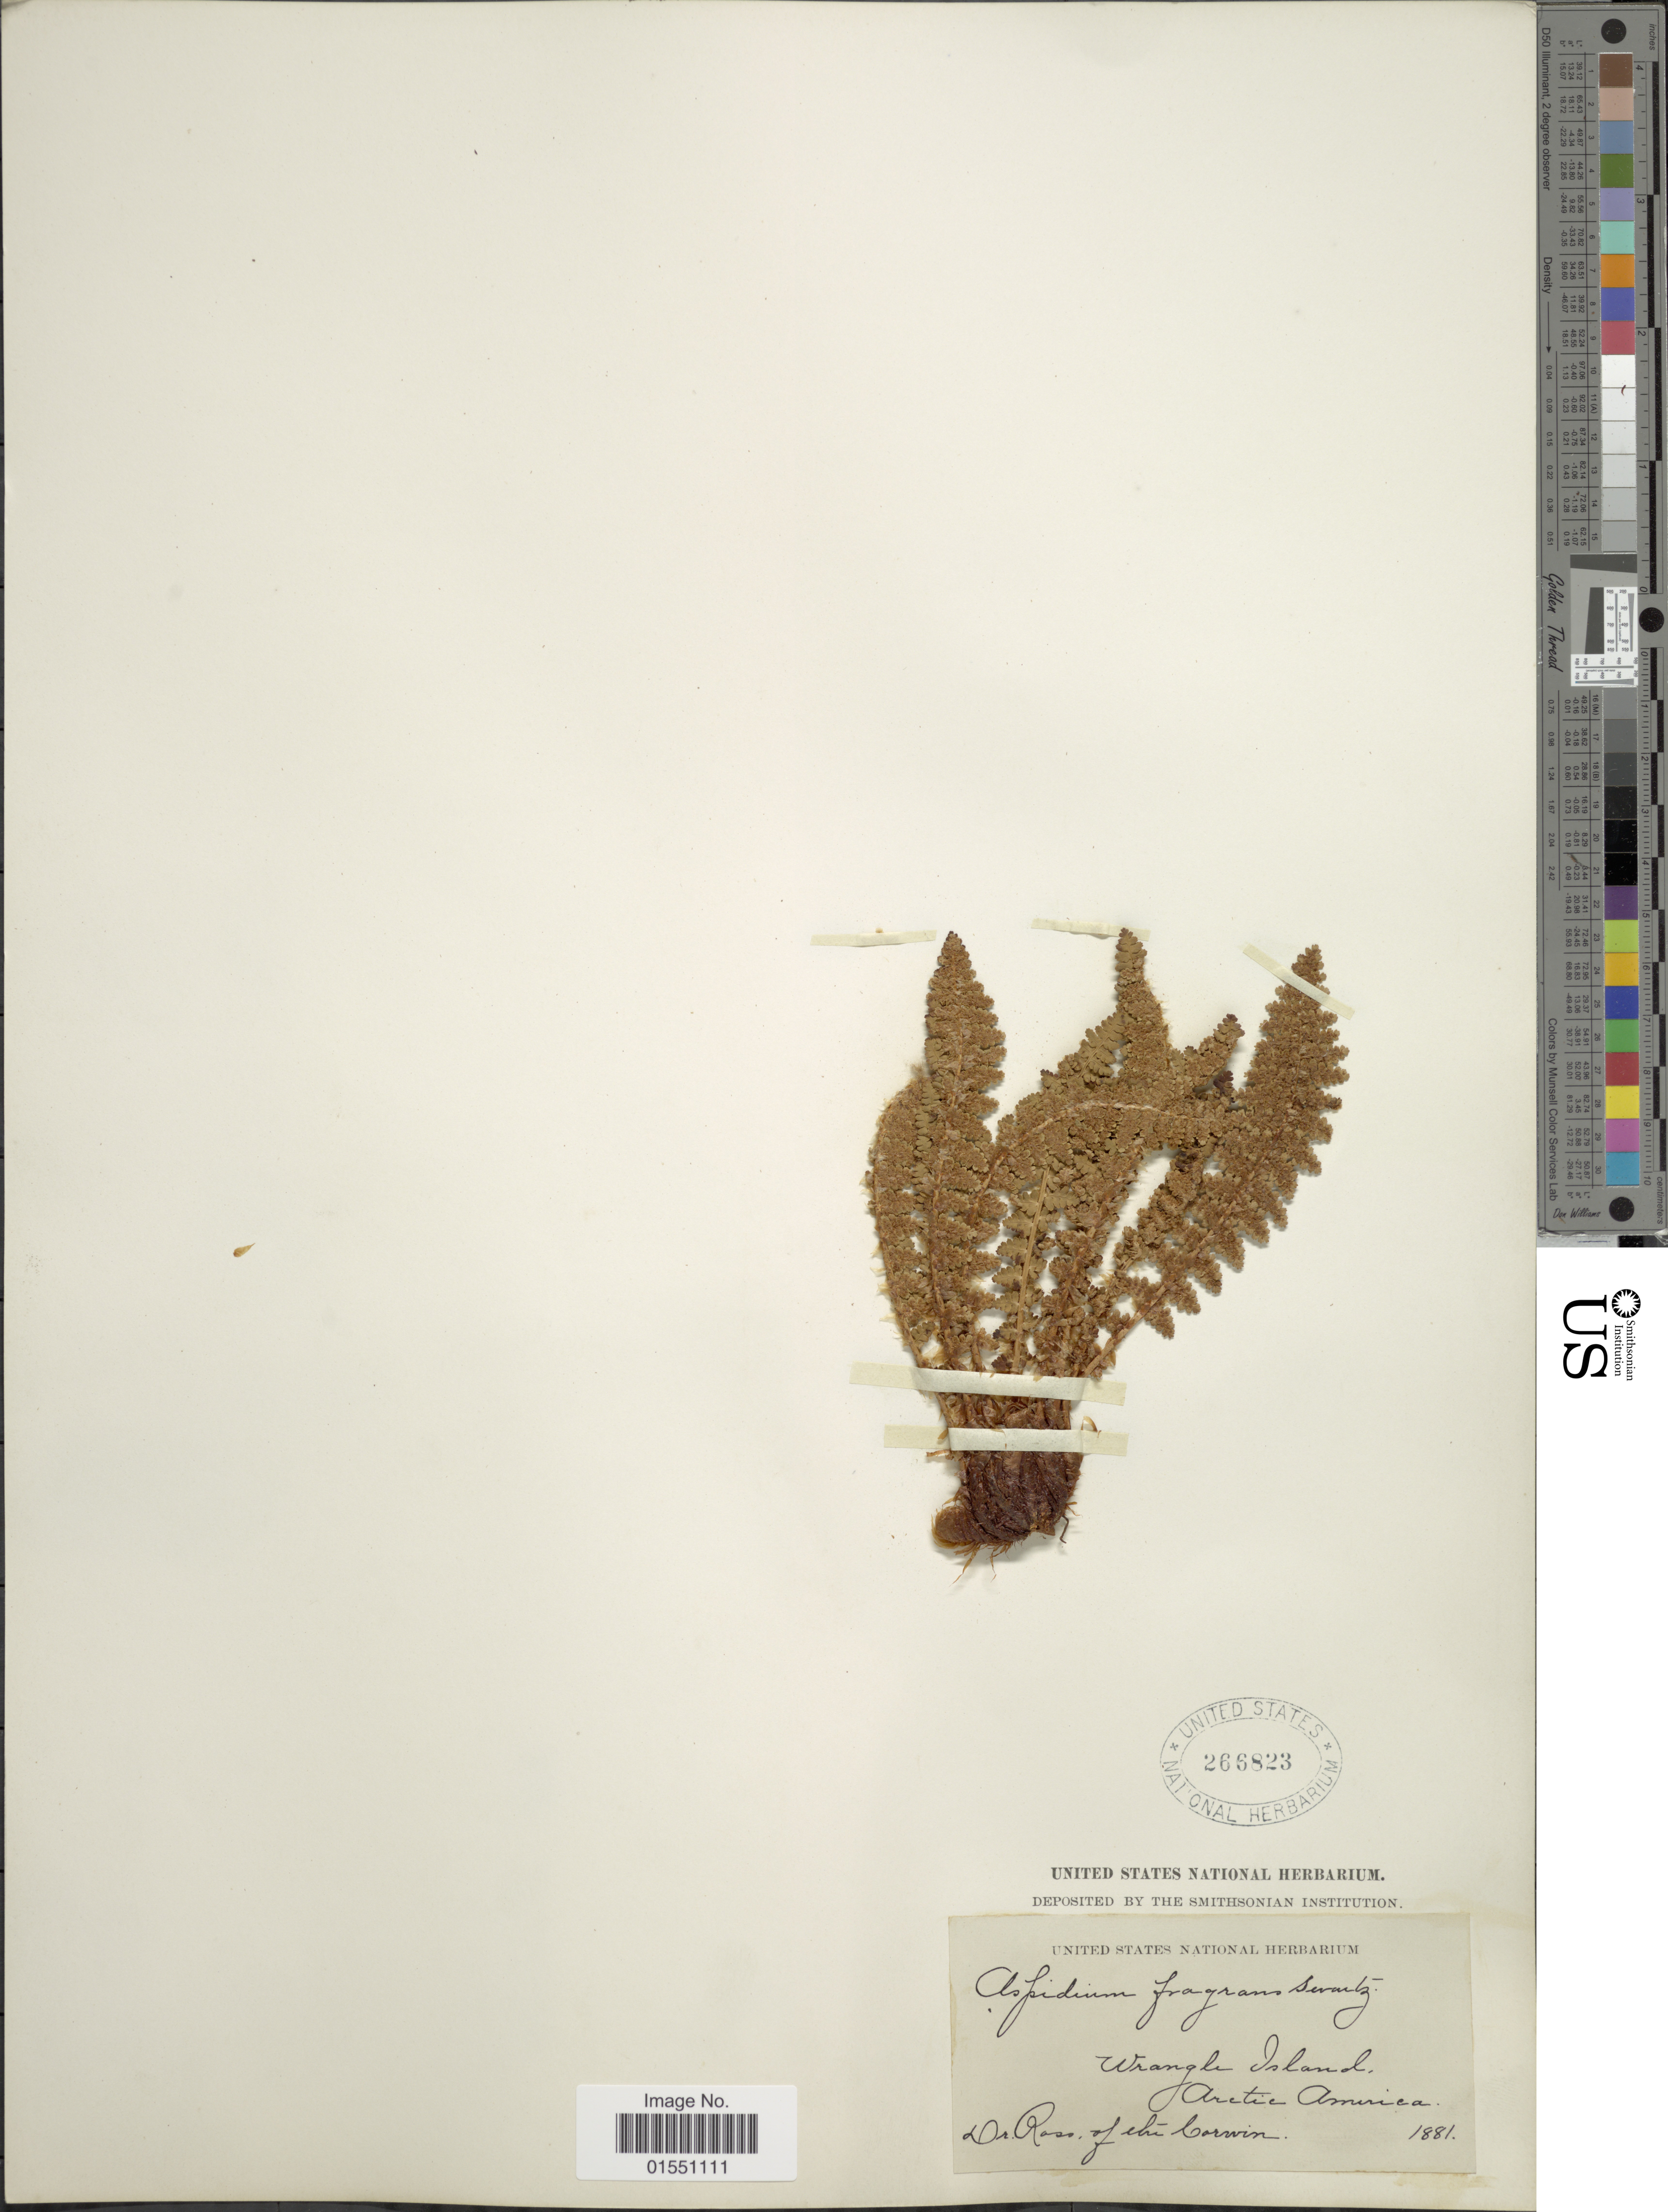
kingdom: Plantae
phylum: Tracheophyta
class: Polypodiopsida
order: Polypodiales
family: Dryopteridaceae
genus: Dryopteris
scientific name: Dryopteris fragrans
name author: (L.) Schott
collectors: -. Ross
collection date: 1881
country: Russian Federation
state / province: Chukotka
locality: Wrangle Island. Arctic America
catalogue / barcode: US 266823